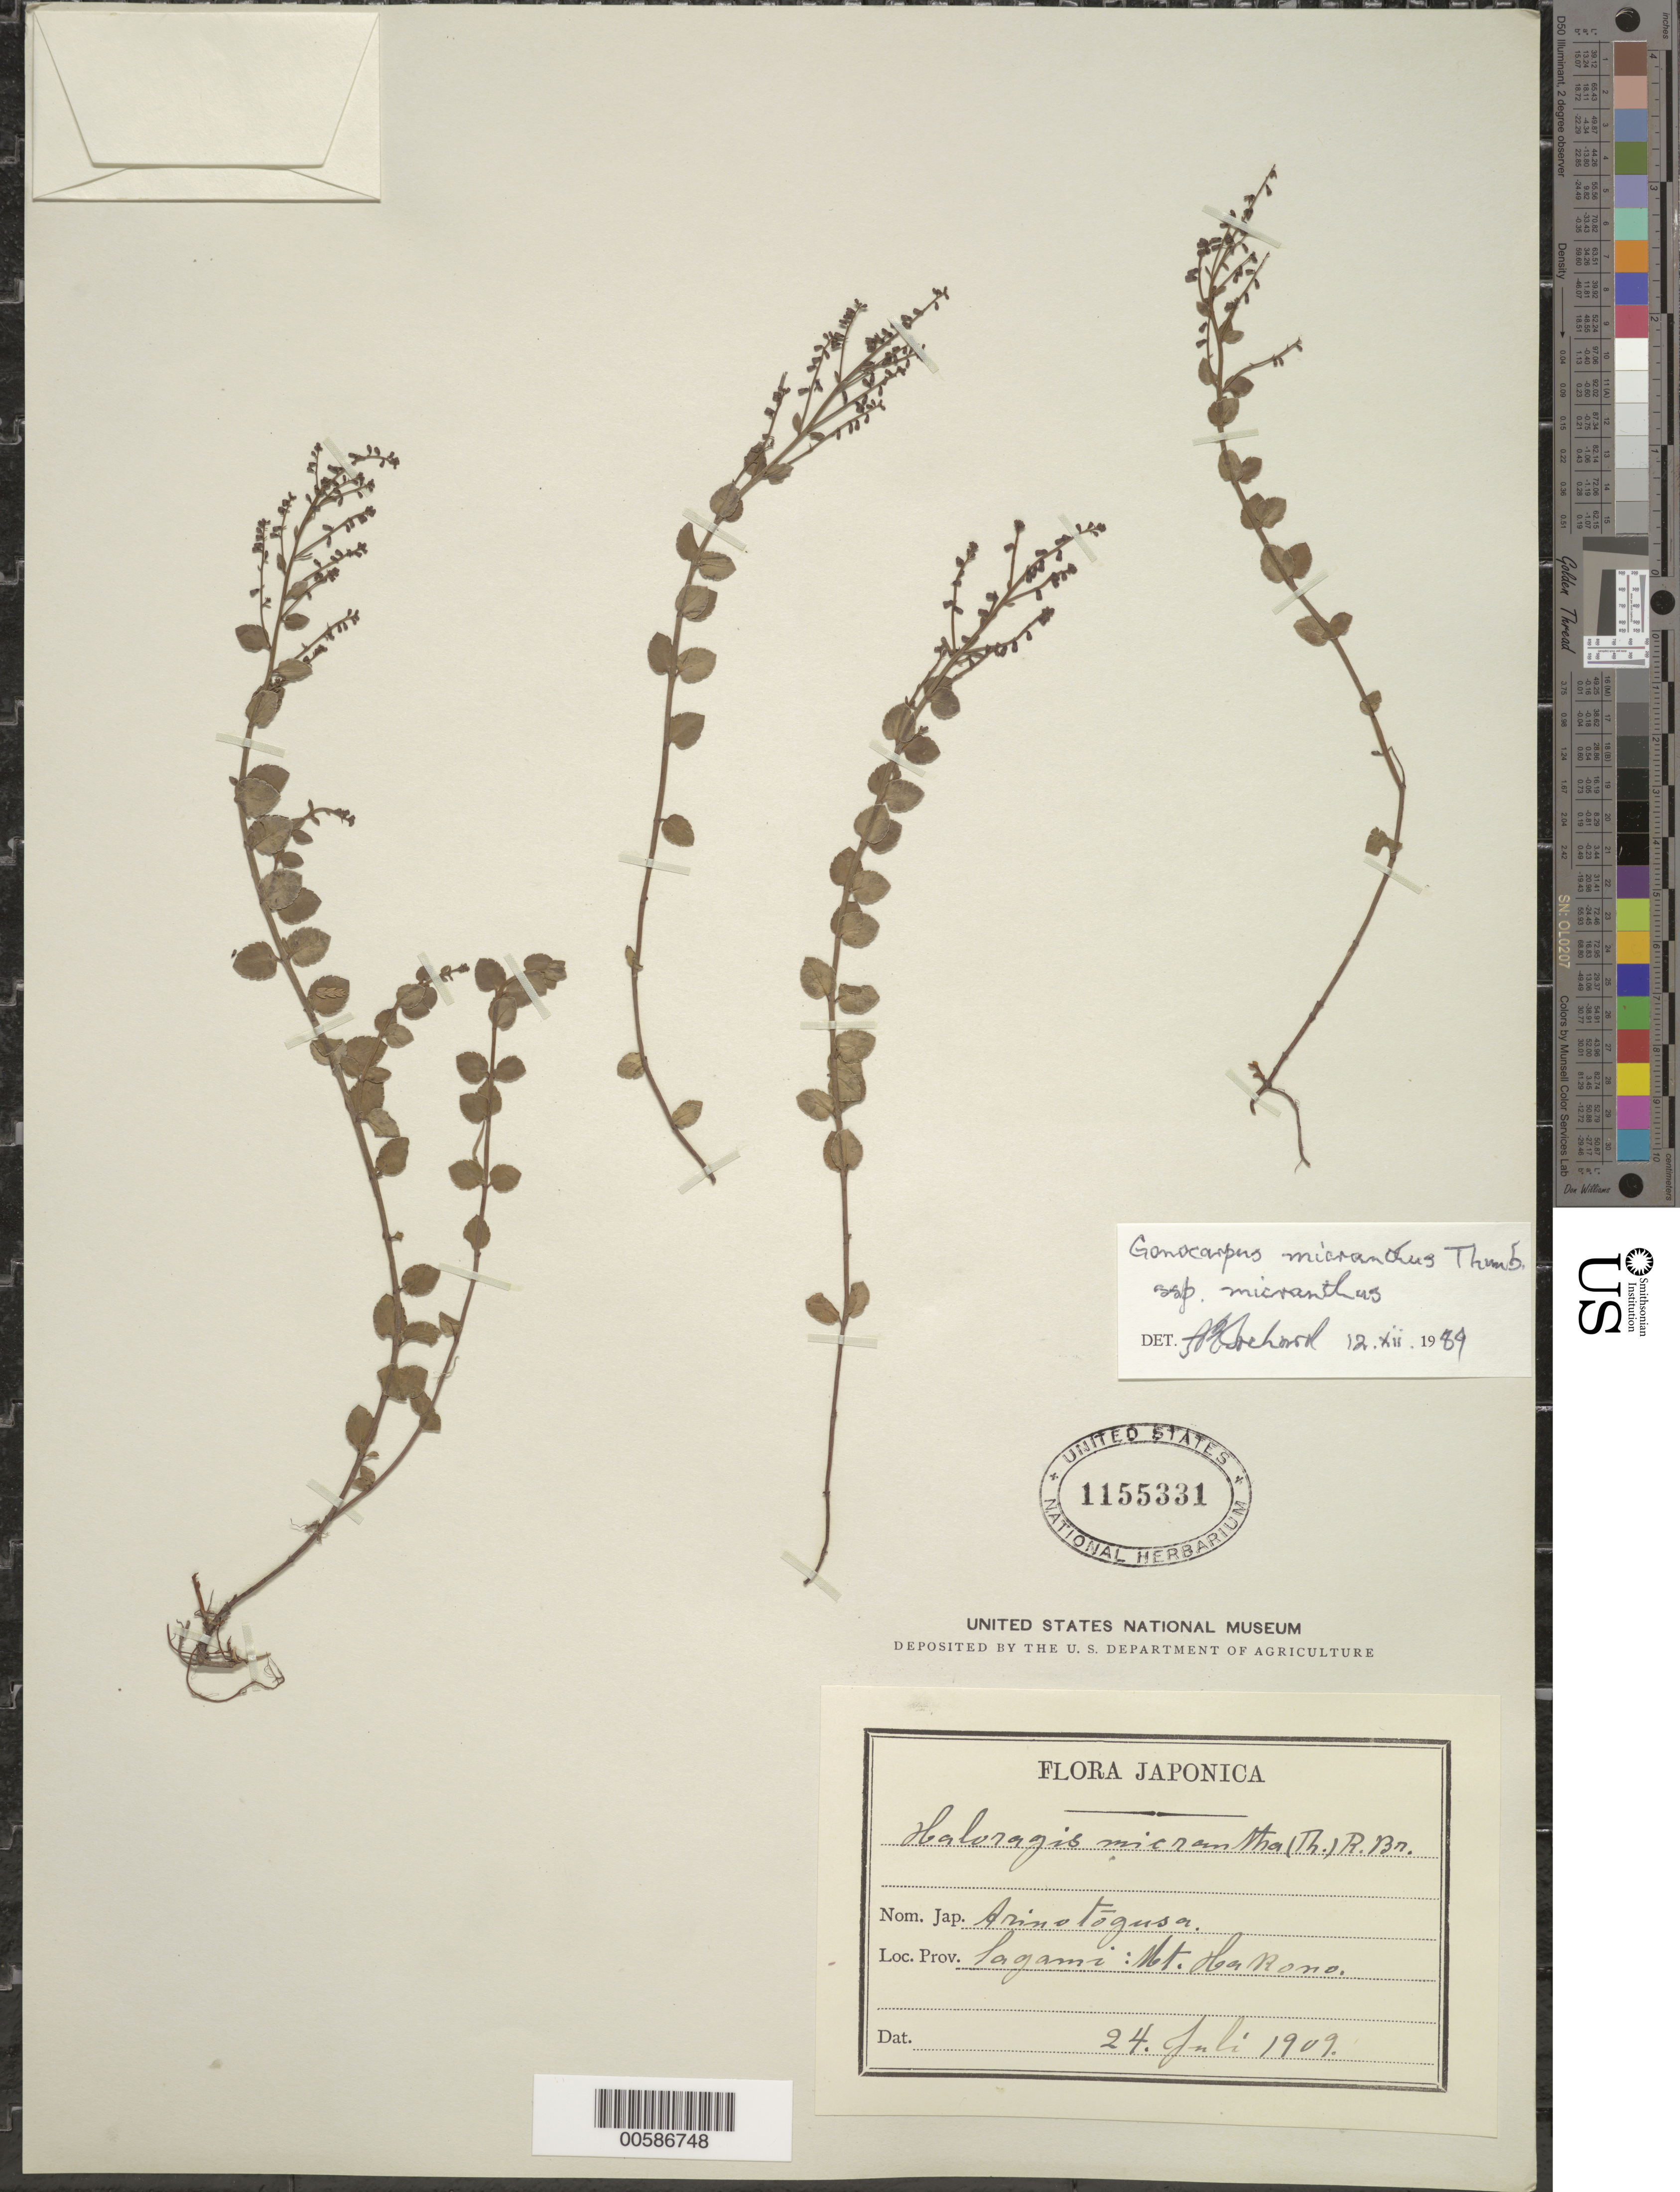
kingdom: Plantae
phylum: Tracheophyta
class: Magnoliopsida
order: Saxifragales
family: Haloragaceae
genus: Gonocarpus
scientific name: Gonocarpus micranthus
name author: Thunb.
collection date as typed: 24 Jul 1909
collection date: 1909-07-24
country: Japan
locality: Sagami, Mt. Harono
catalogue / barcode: US 1155331